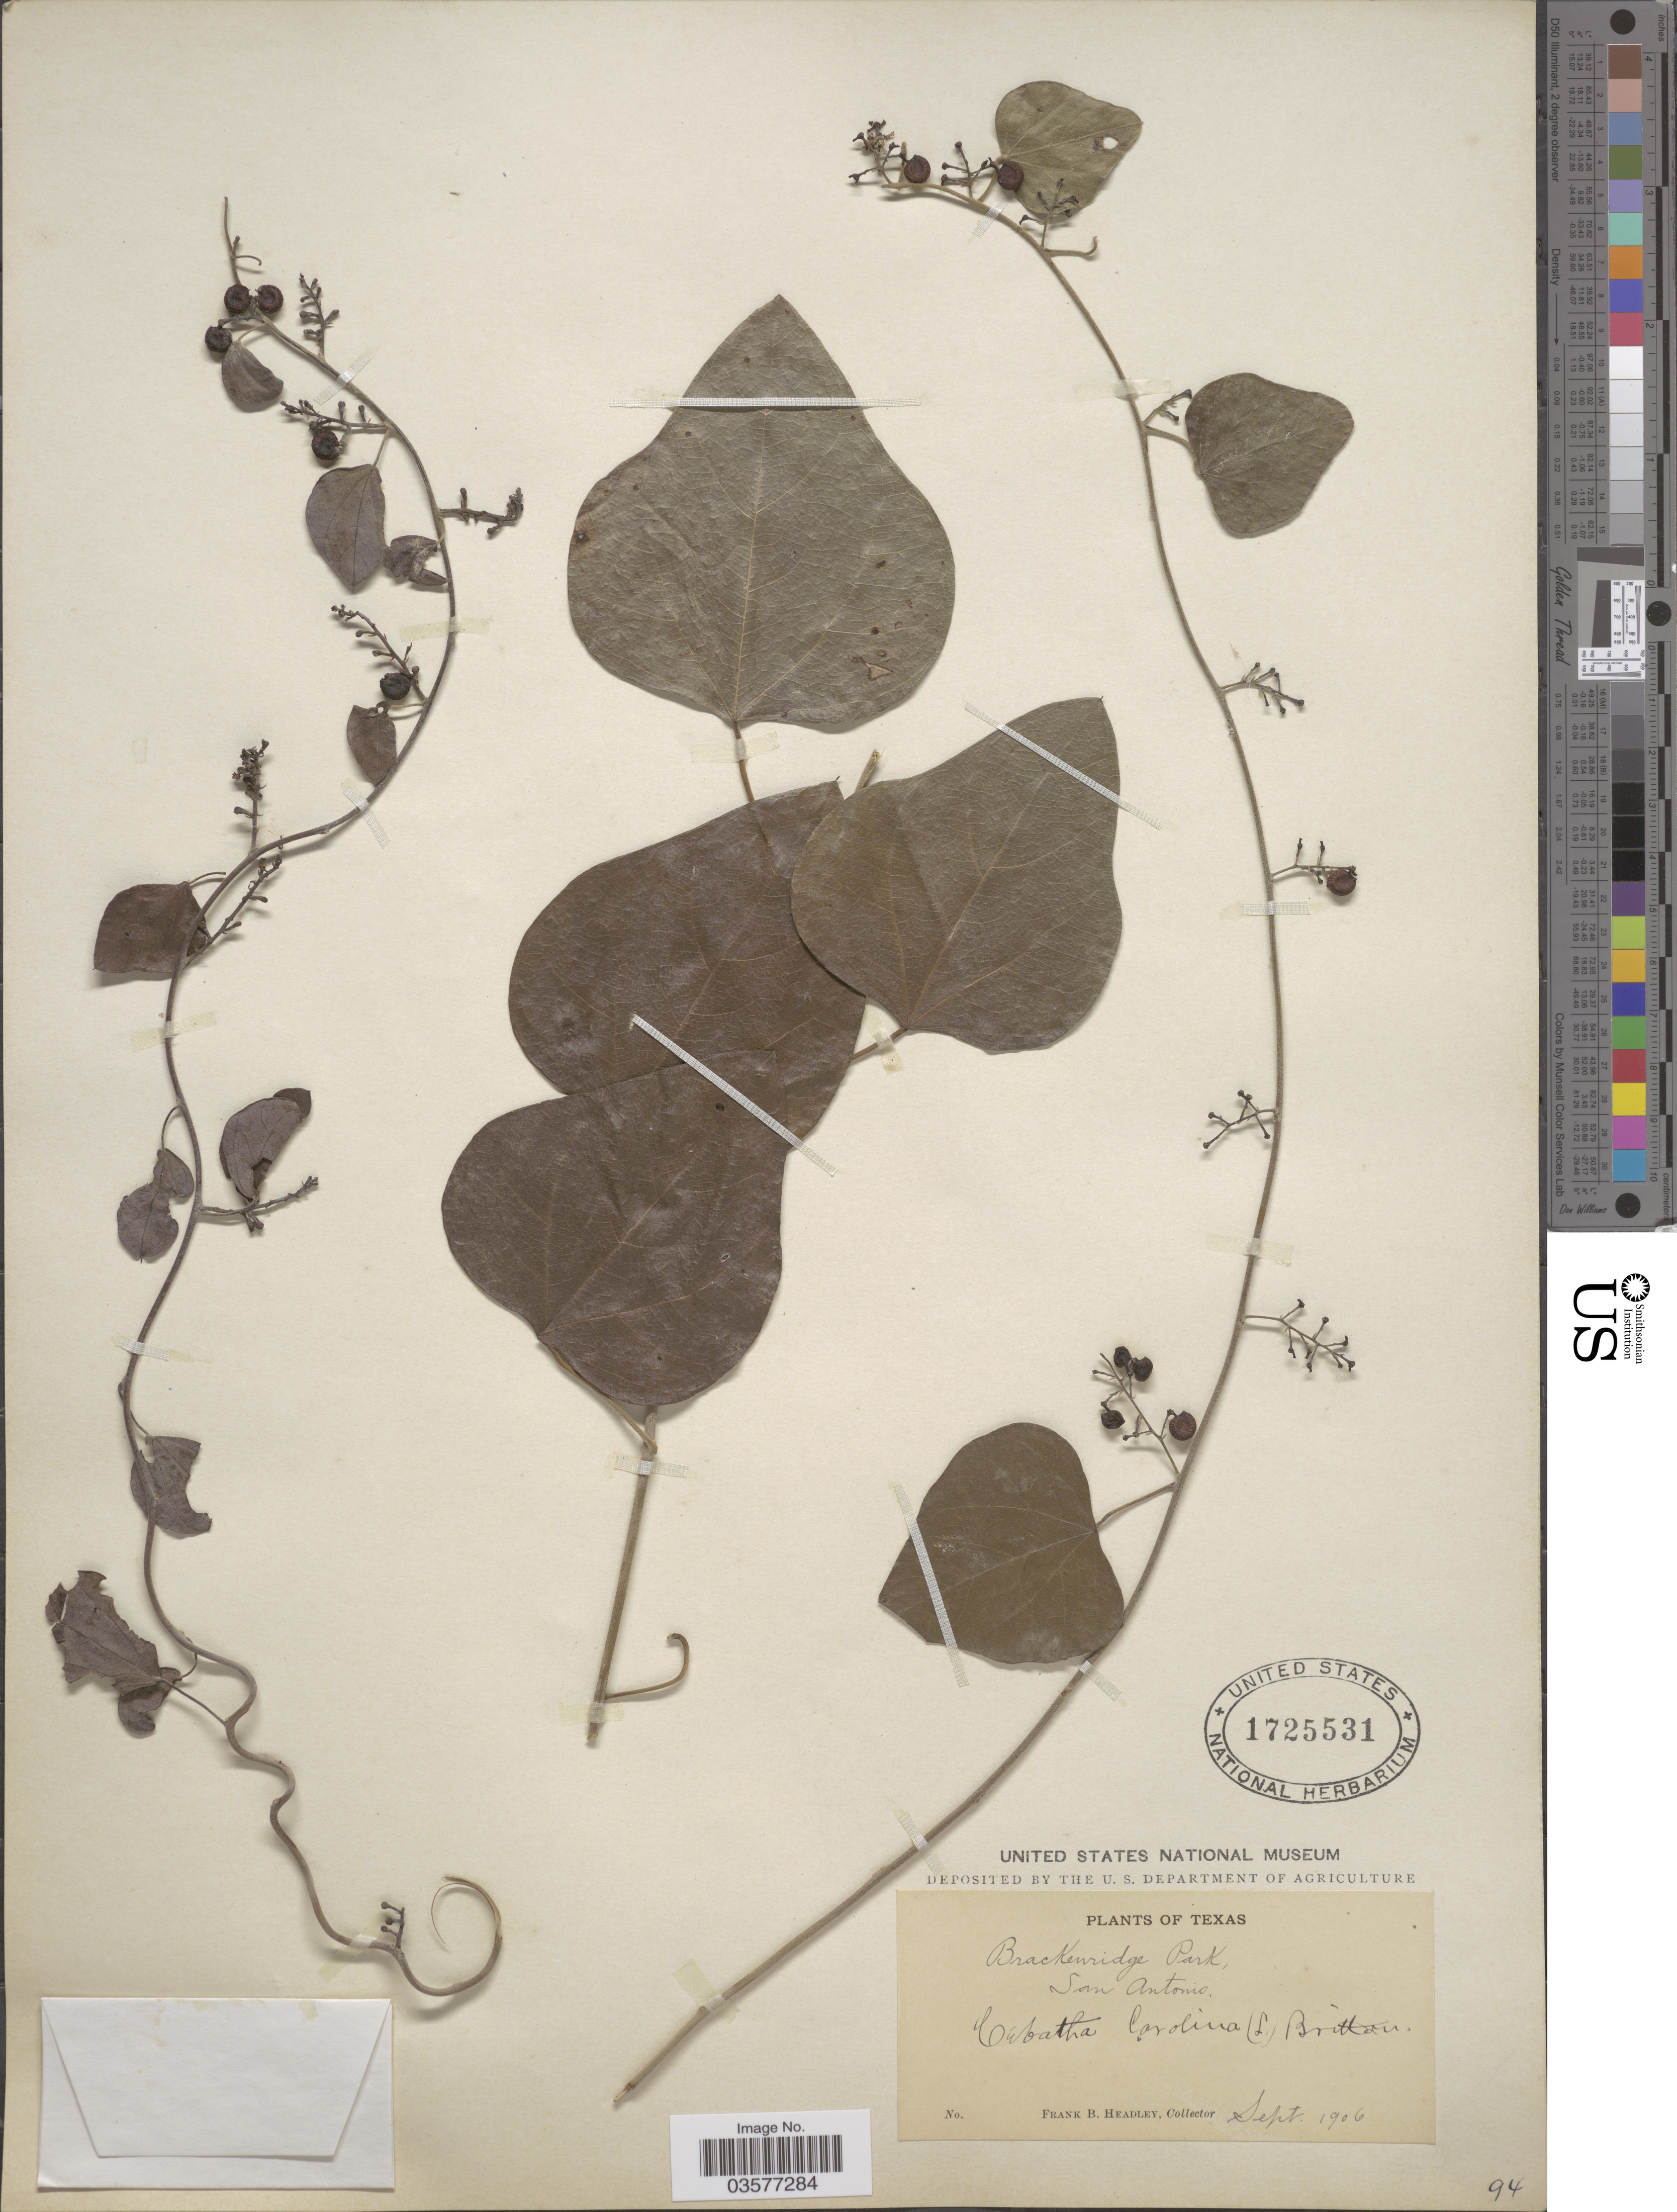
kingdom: Plantae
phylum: Tracheophyta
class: Magnoliopsida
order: Ranunculales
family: Menispermaceae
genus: Cocculus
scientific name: Cocculus carolinus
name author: (L.) DC.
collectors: F. B. Headley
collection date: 1906-09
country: United States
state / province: Texas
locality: Brackenridge Park, San Antonio.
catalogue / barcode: US 1725531